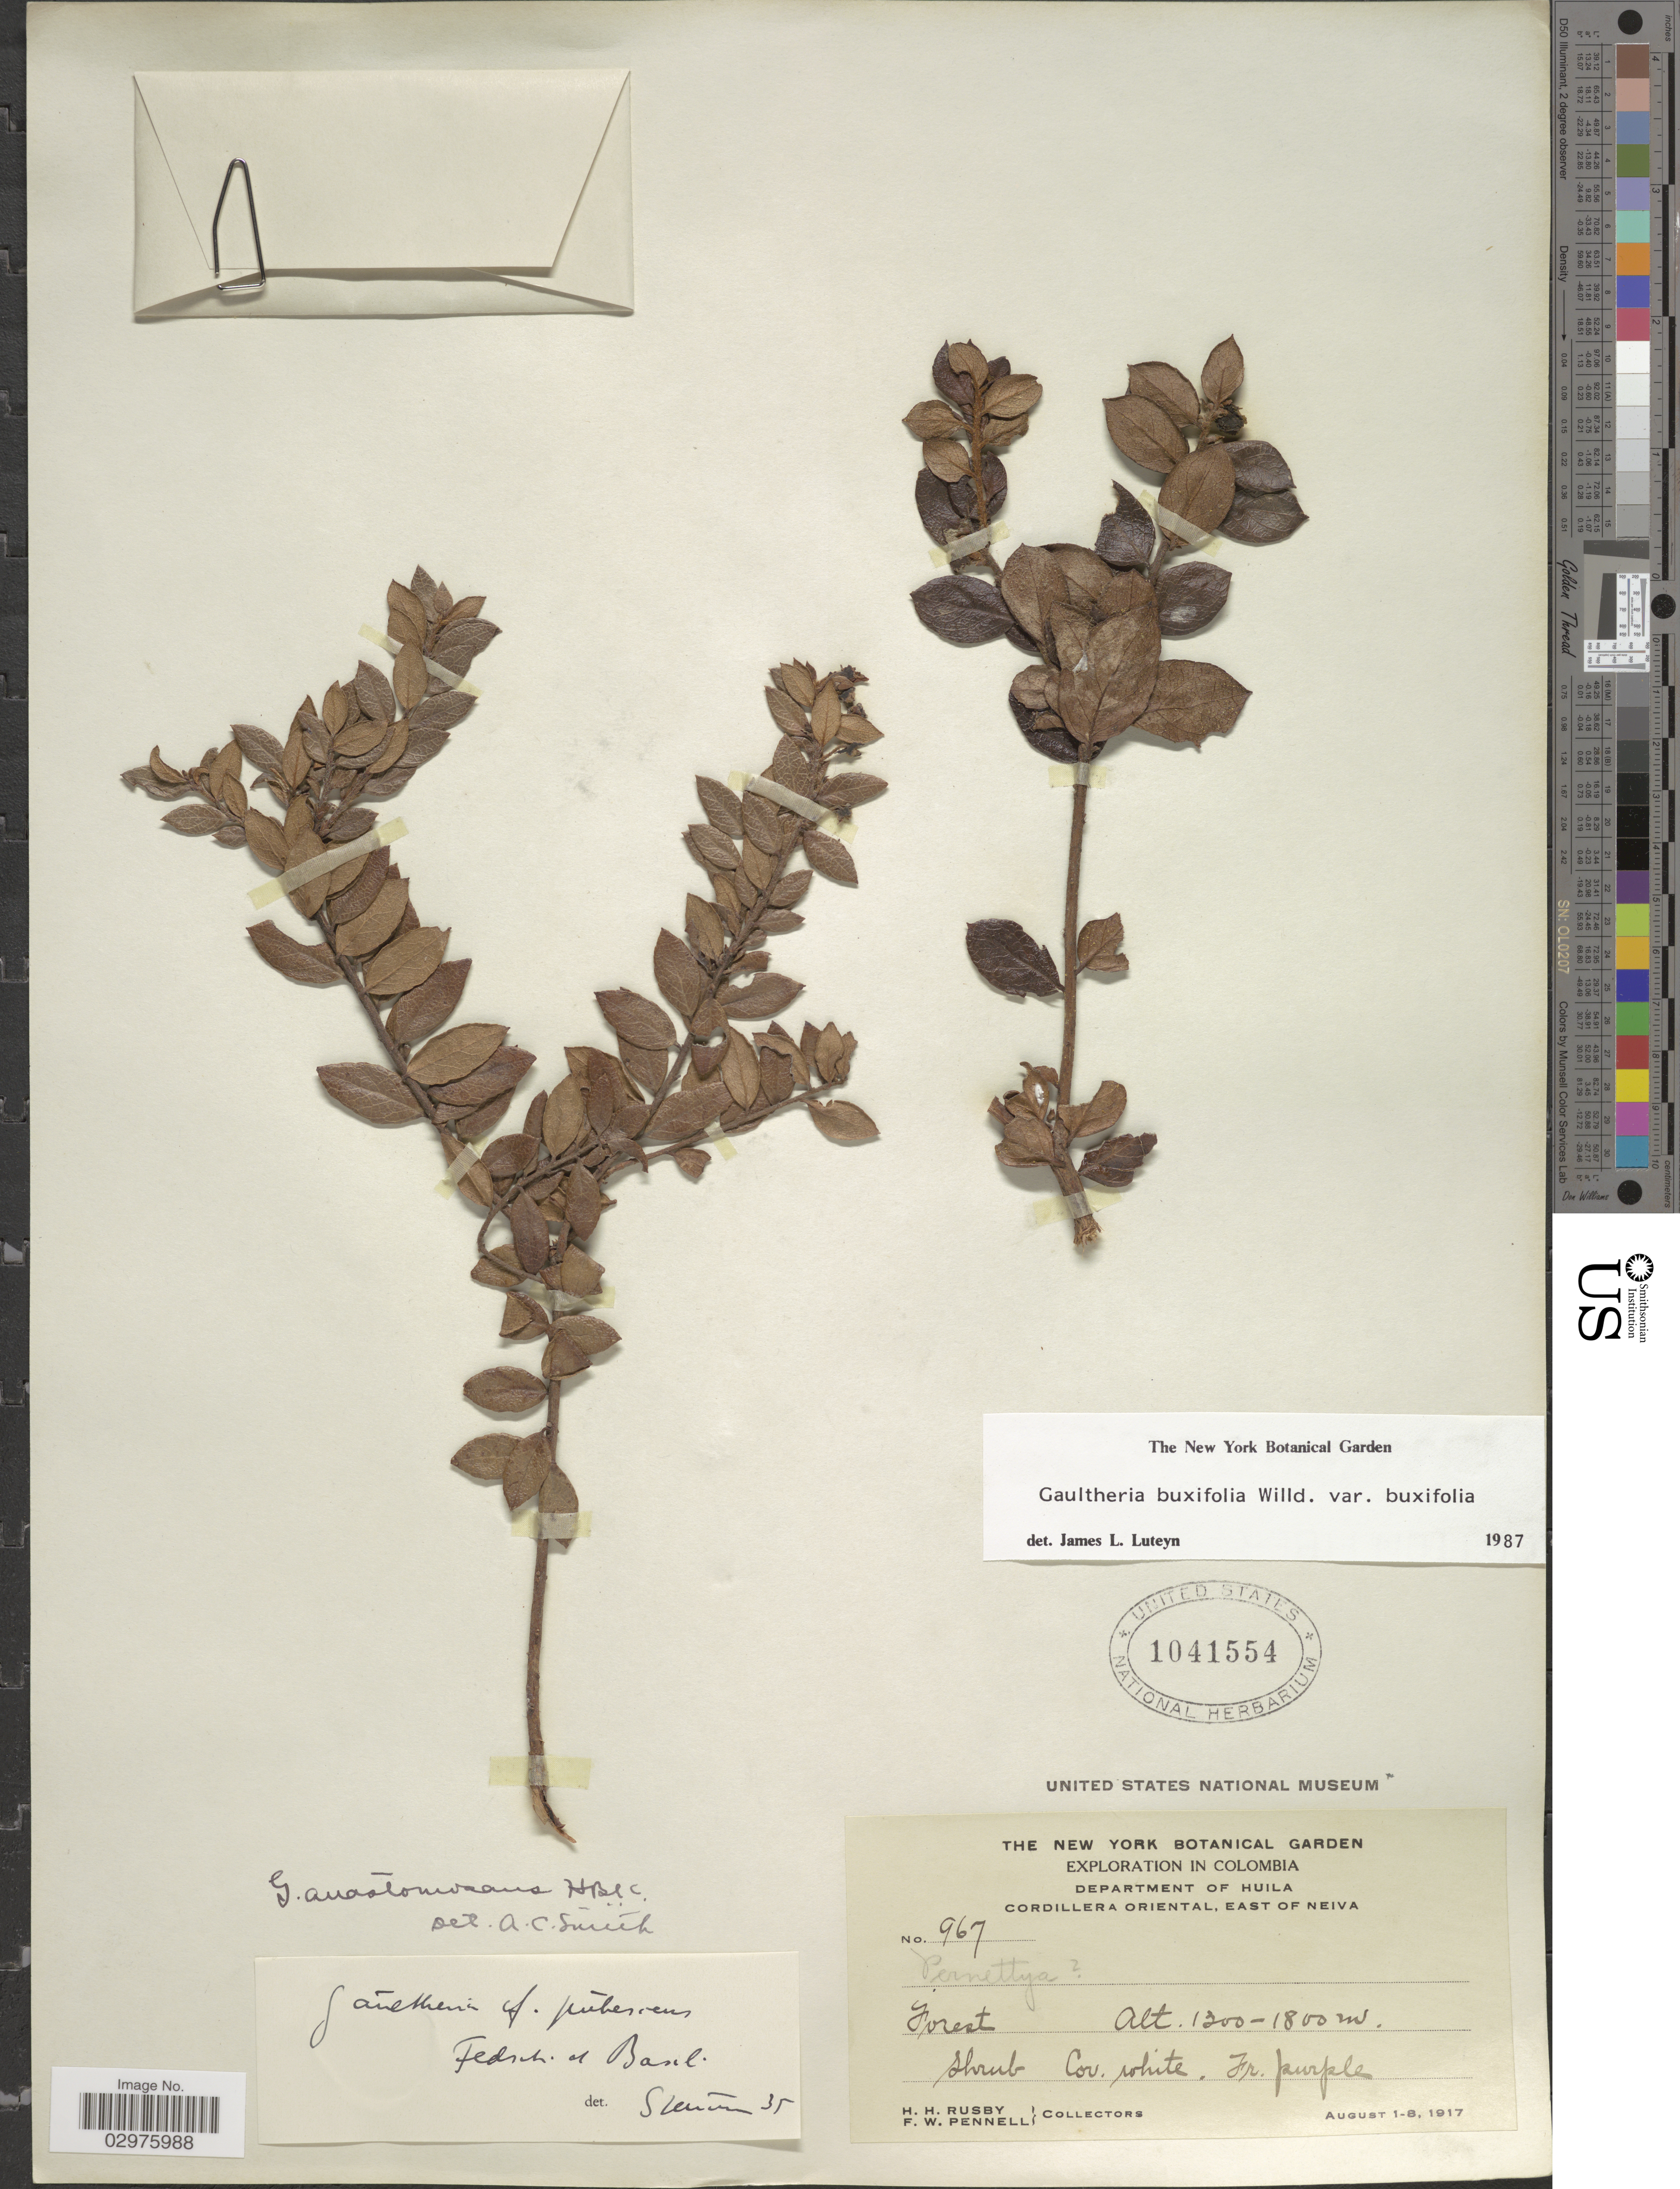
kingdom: Plantae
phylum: Tracheophyta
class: Magnoliopsida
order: Ericales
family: Ericaceae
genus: Gaultheria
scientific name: Gaultheria buxifolia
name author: Willd.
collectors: H. H. Rusby & F. W. Pennell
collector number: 967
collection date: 1917-08-01/1917-08-08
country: Colombia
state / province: Huila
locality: Department of Huila. Cordillera Oriental, East of Neiva.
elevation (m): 1300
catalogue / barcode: US 1041554